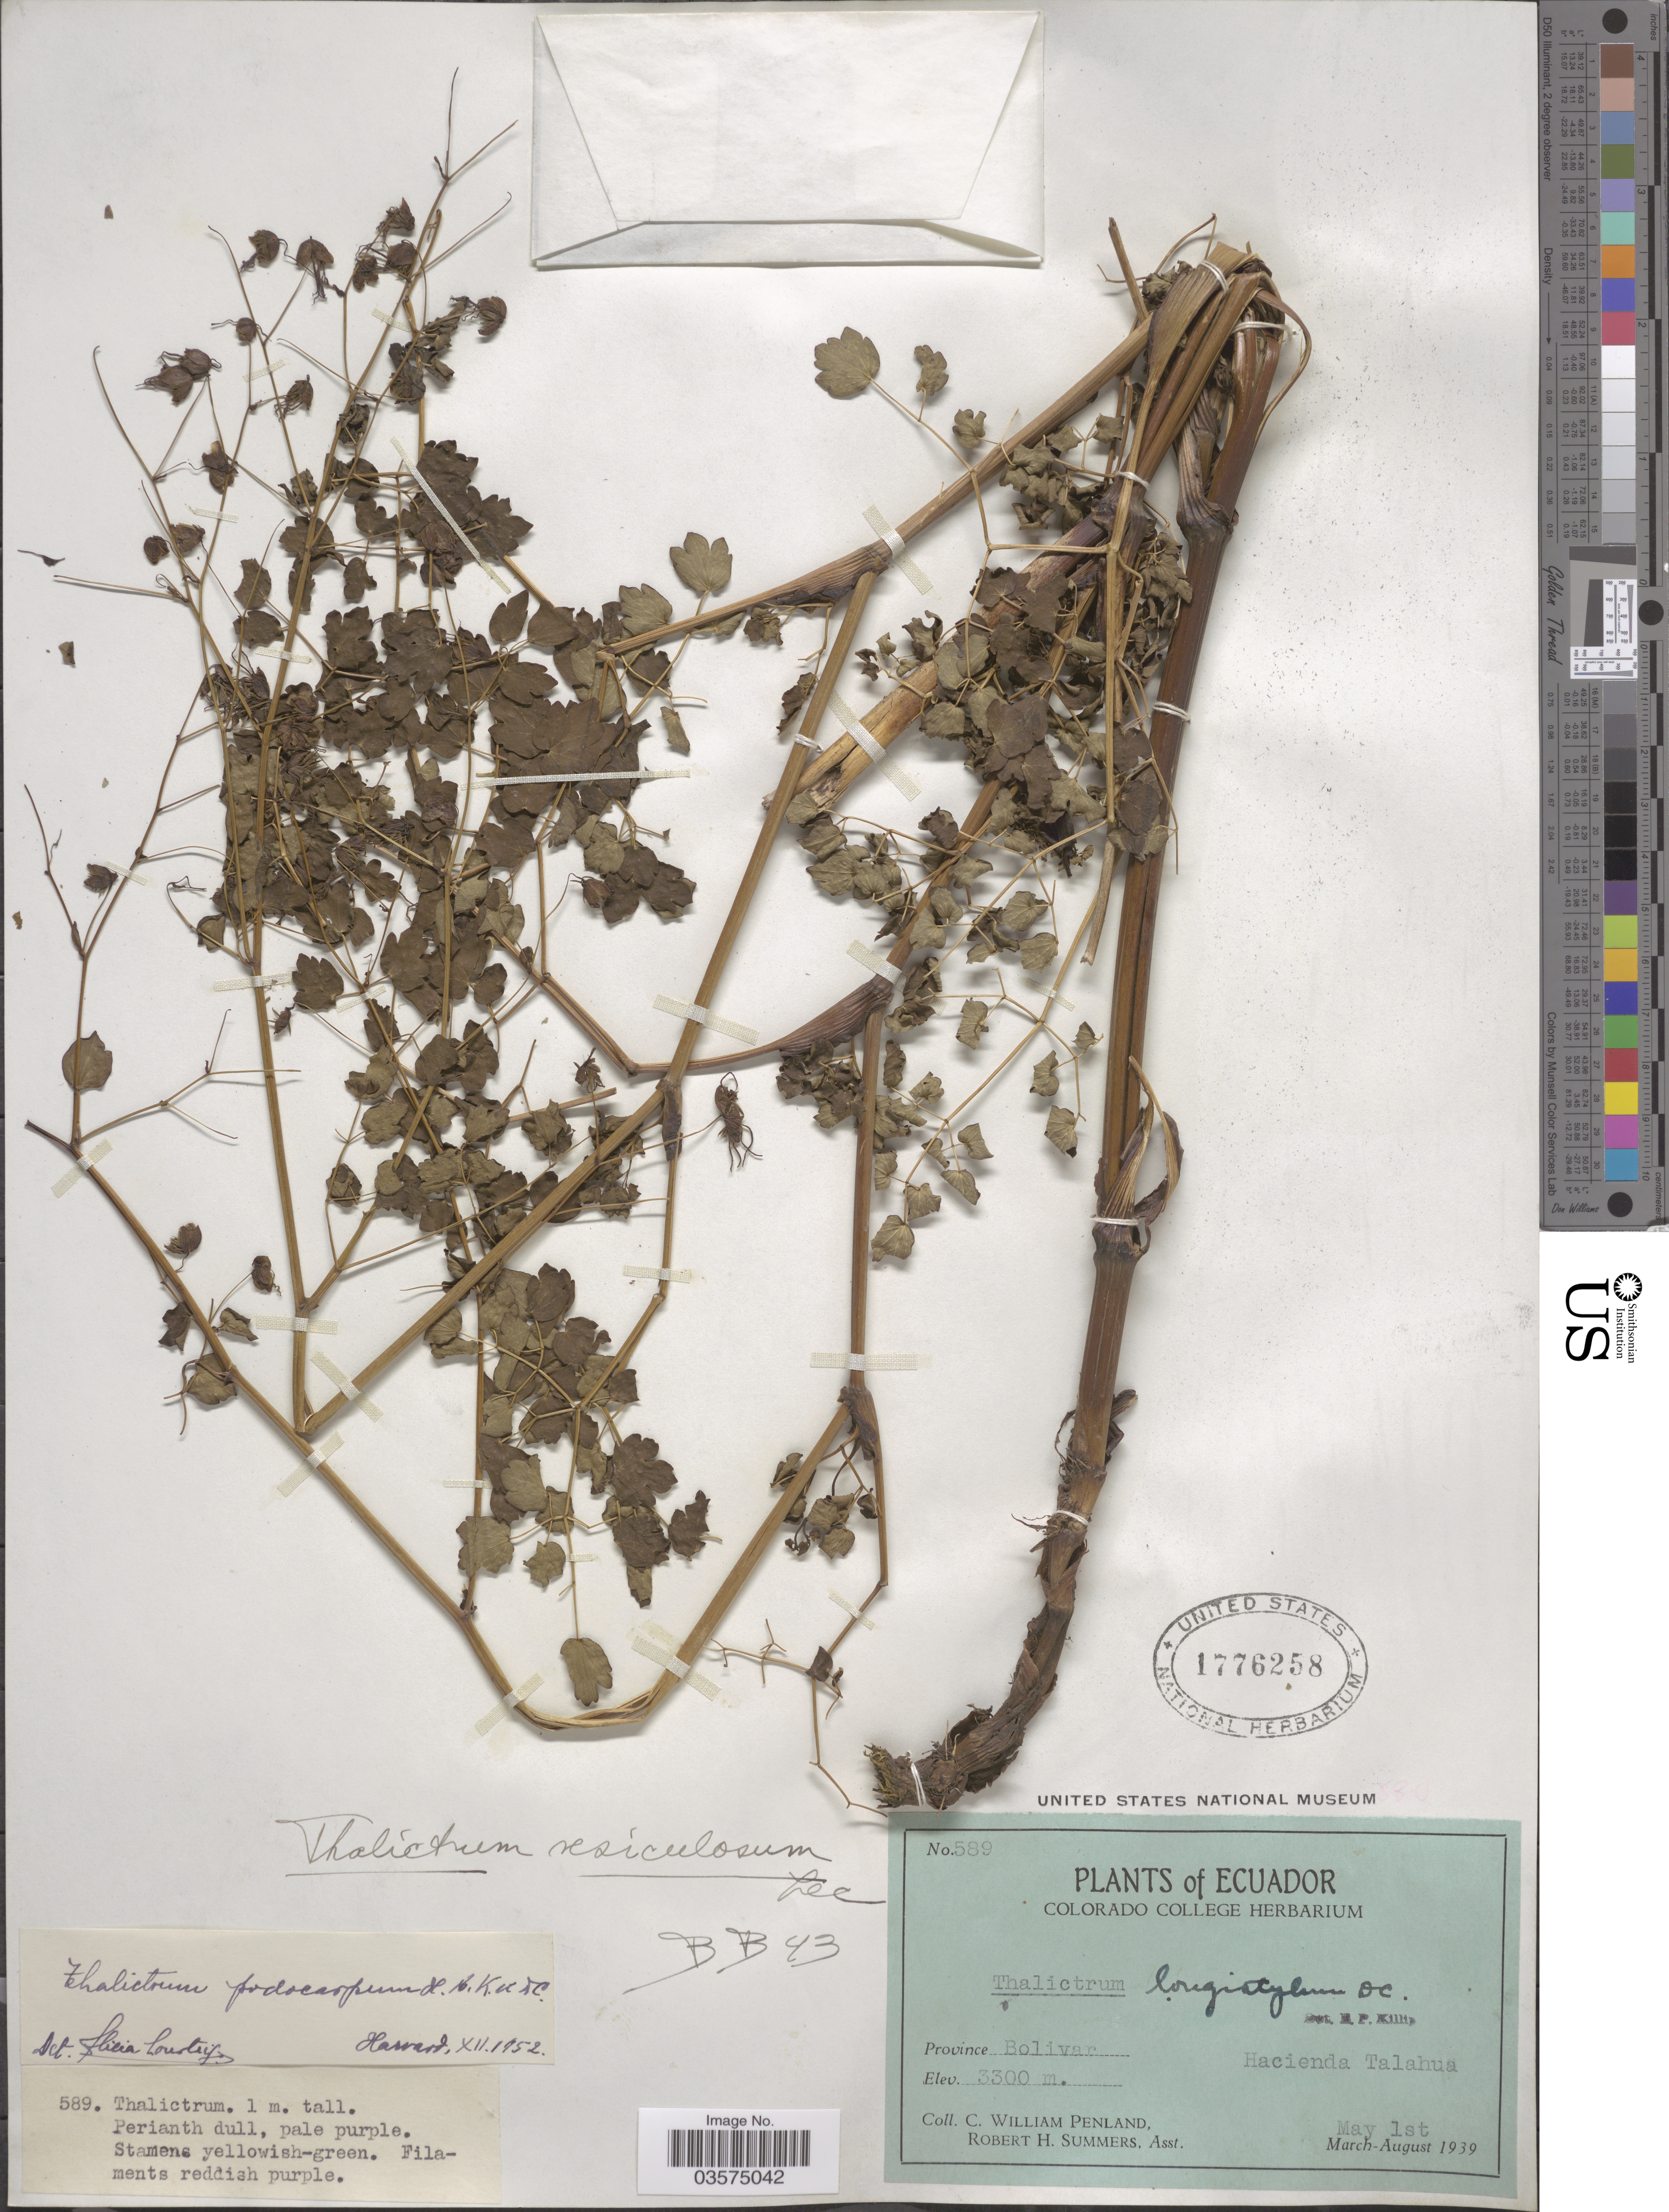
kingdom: Plantae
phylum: Tracheophyta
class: Magnoliopsida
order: Ranunculales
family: Ranunculaceae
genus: Thalictrum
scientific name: Thalictrum podocarpum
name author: Kunth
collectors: C. W. Penland & R. Summers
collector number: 589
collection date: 1939-05-01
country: Ecuador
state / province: Bolívar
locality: Hacienda Talahua.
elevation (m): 3300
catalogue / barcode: US 1776258